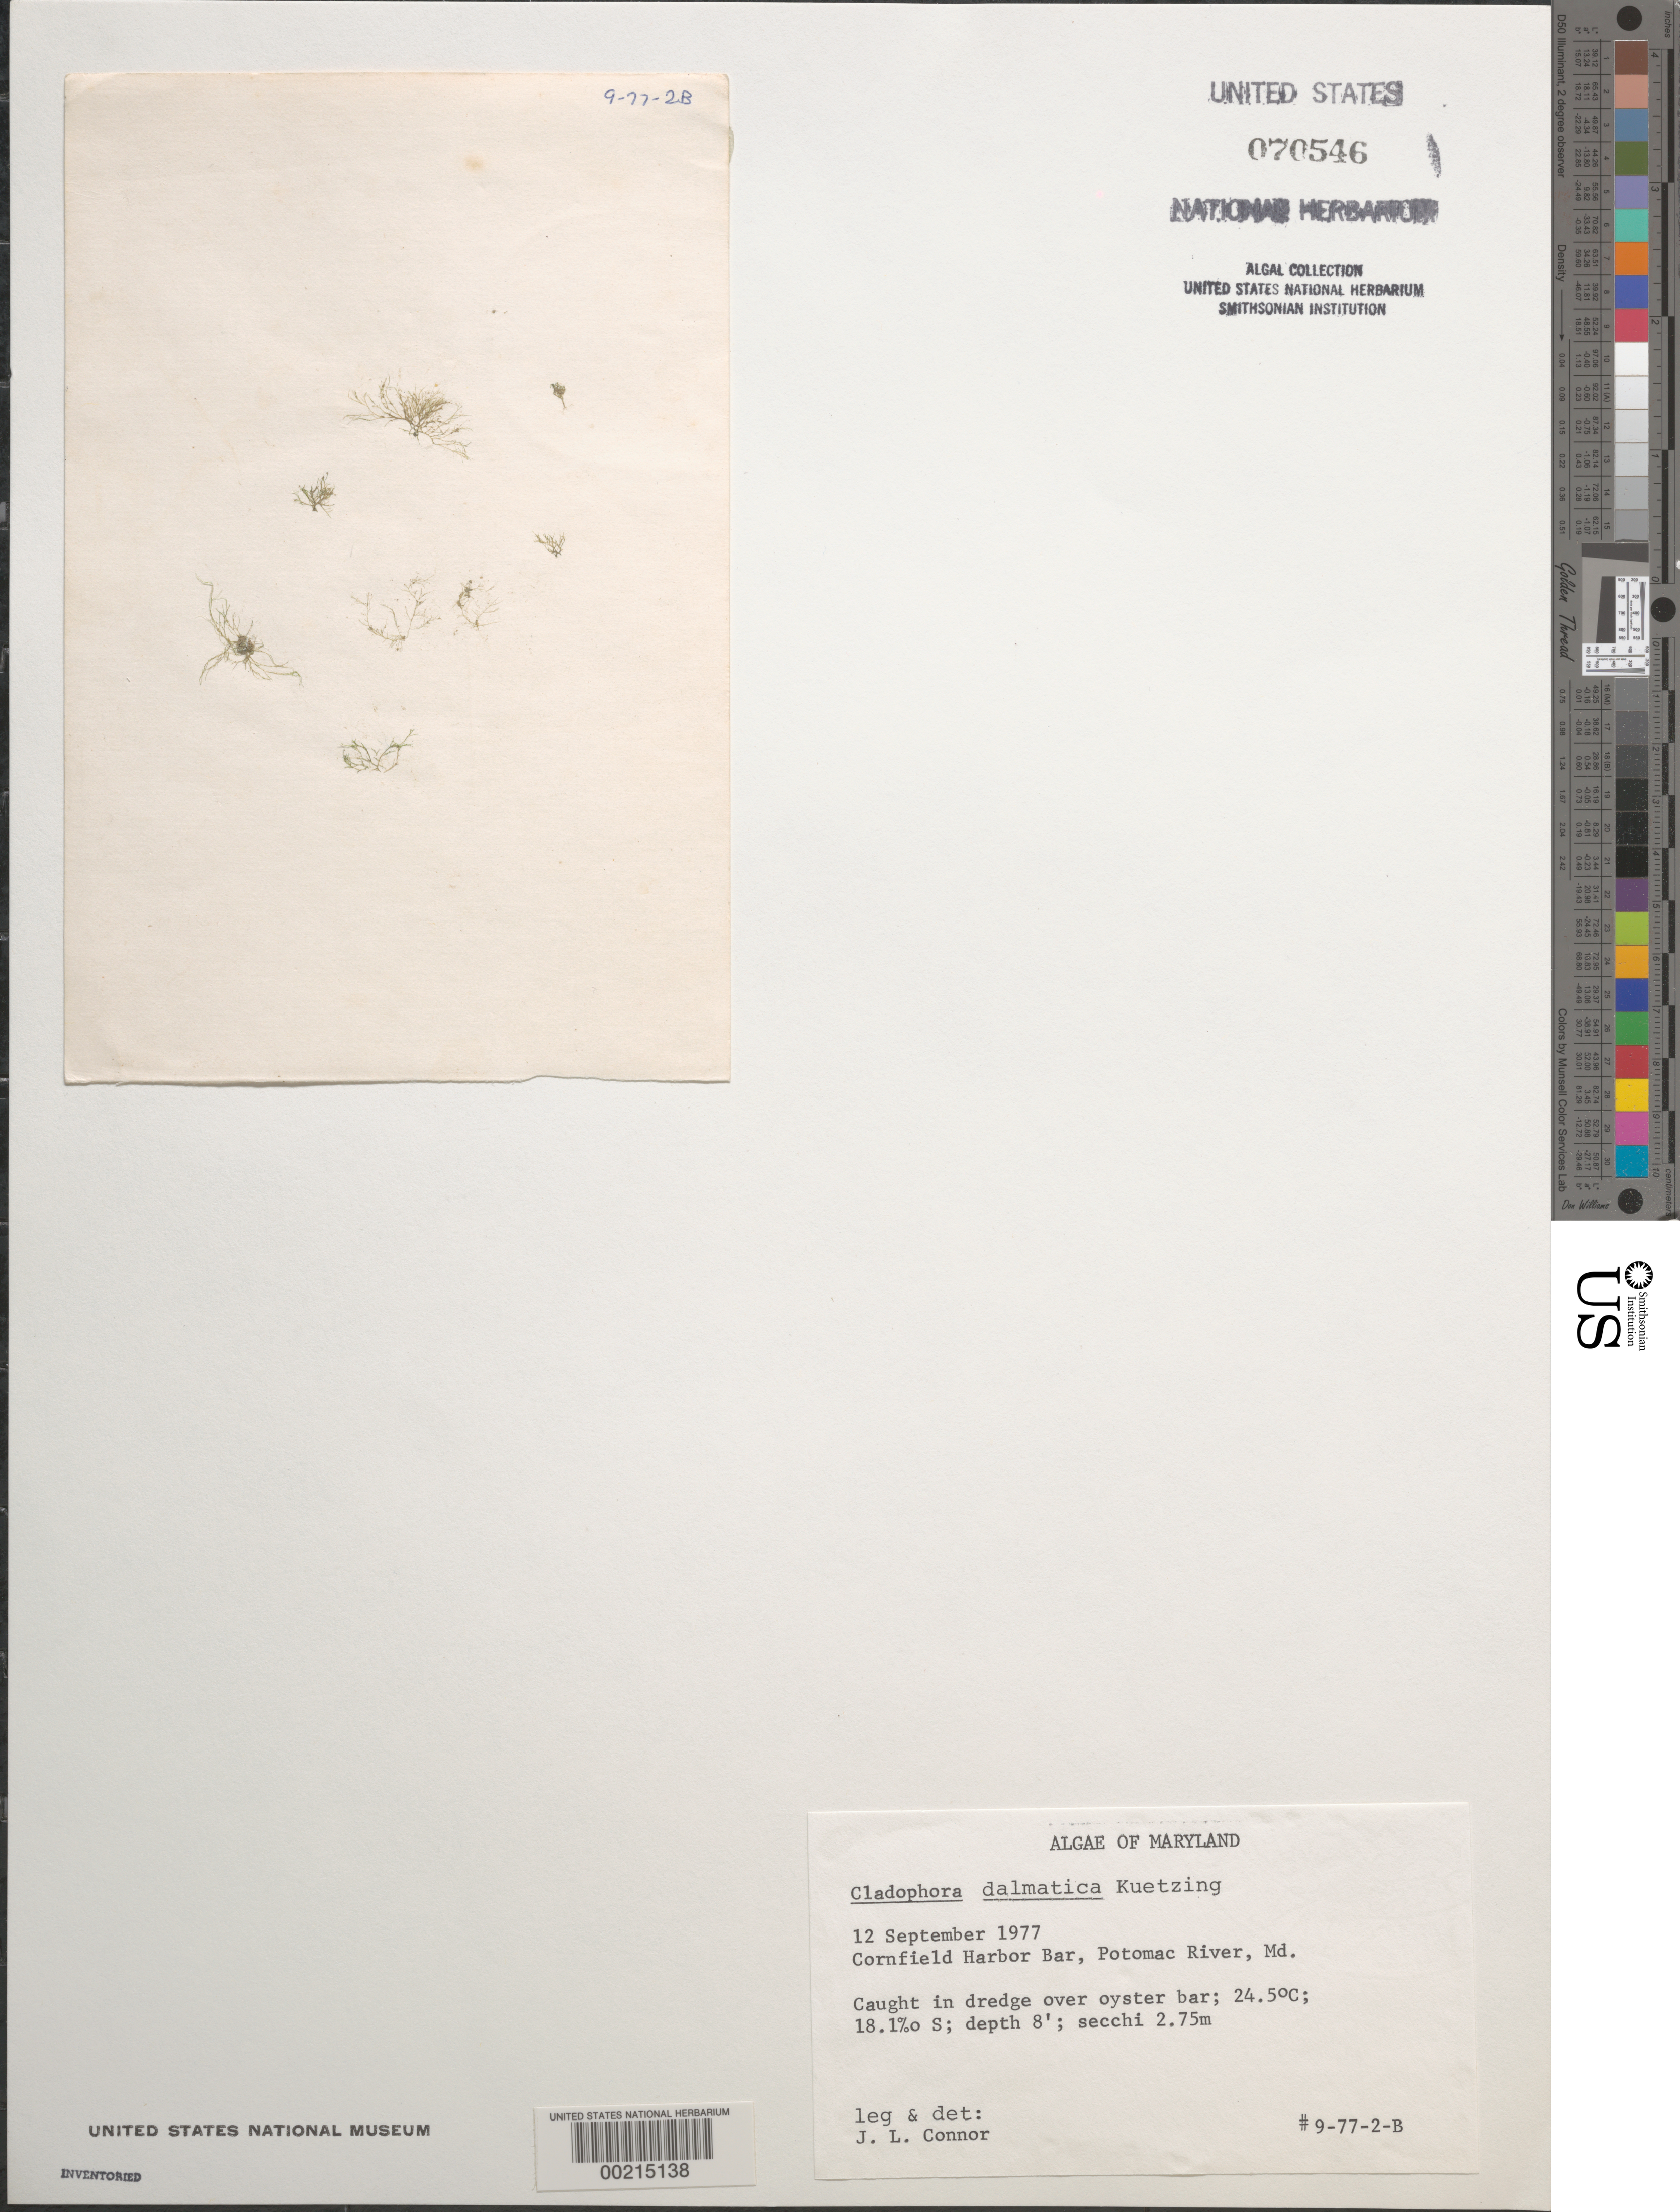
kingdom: Plantae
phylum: Chlorophyta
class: Ulvophyceae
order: Cladophorales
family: Cladophoraceae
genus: Cladophora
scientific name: Cladophora dalmatica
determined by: Connor, J. L.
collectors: J. Connor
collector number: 9-77-2-b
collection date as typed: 12 Sep 1977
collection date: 1977-09-12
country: United States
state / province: Maryland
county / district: St. Mary's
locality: Cornfield Harbor Bar, Potomac River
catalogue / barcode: US 70546